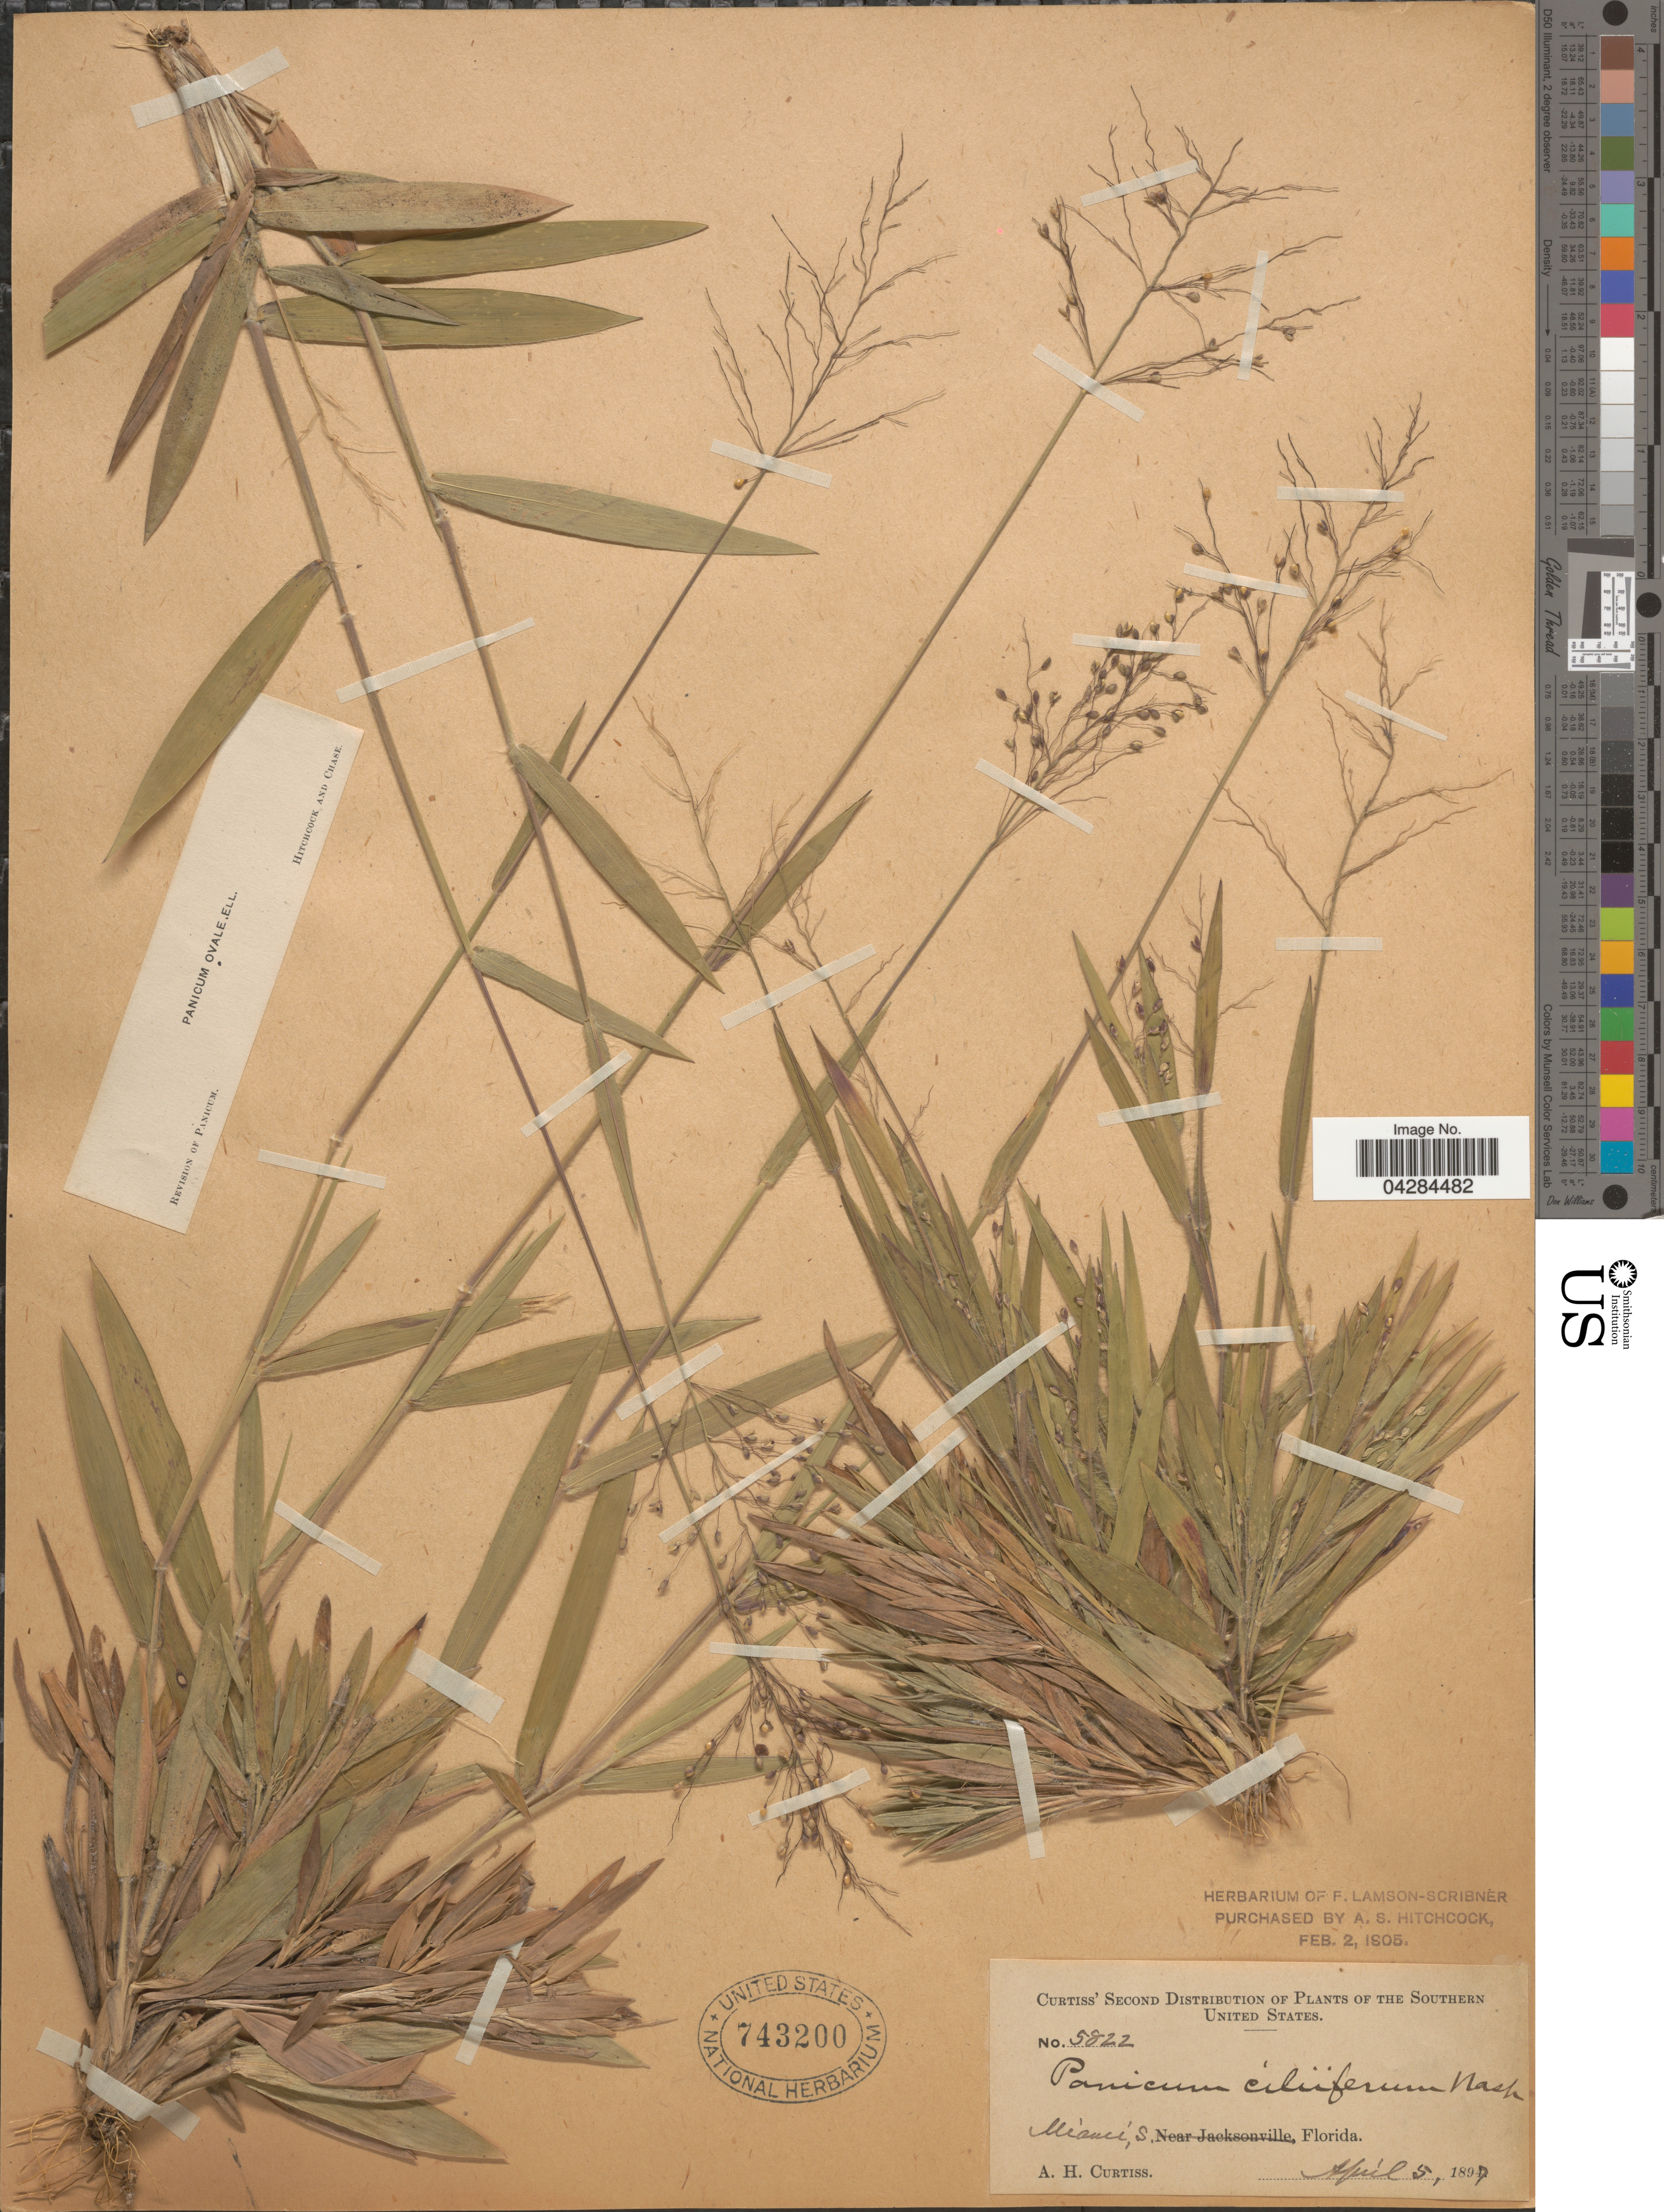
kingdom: Plantae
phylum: Tracheophyta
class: Liliopsida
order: Poales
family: Poaceae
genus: Dichanthelium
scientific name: Dichanthelium ovale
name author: (Elliott) Gould & C.A. Clark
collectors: A. H. Curtiss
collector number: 5822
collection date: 1897-04-05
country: United States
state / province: Florida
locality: The Southern United States. Miami, S. Florida.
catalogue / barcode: US 743200